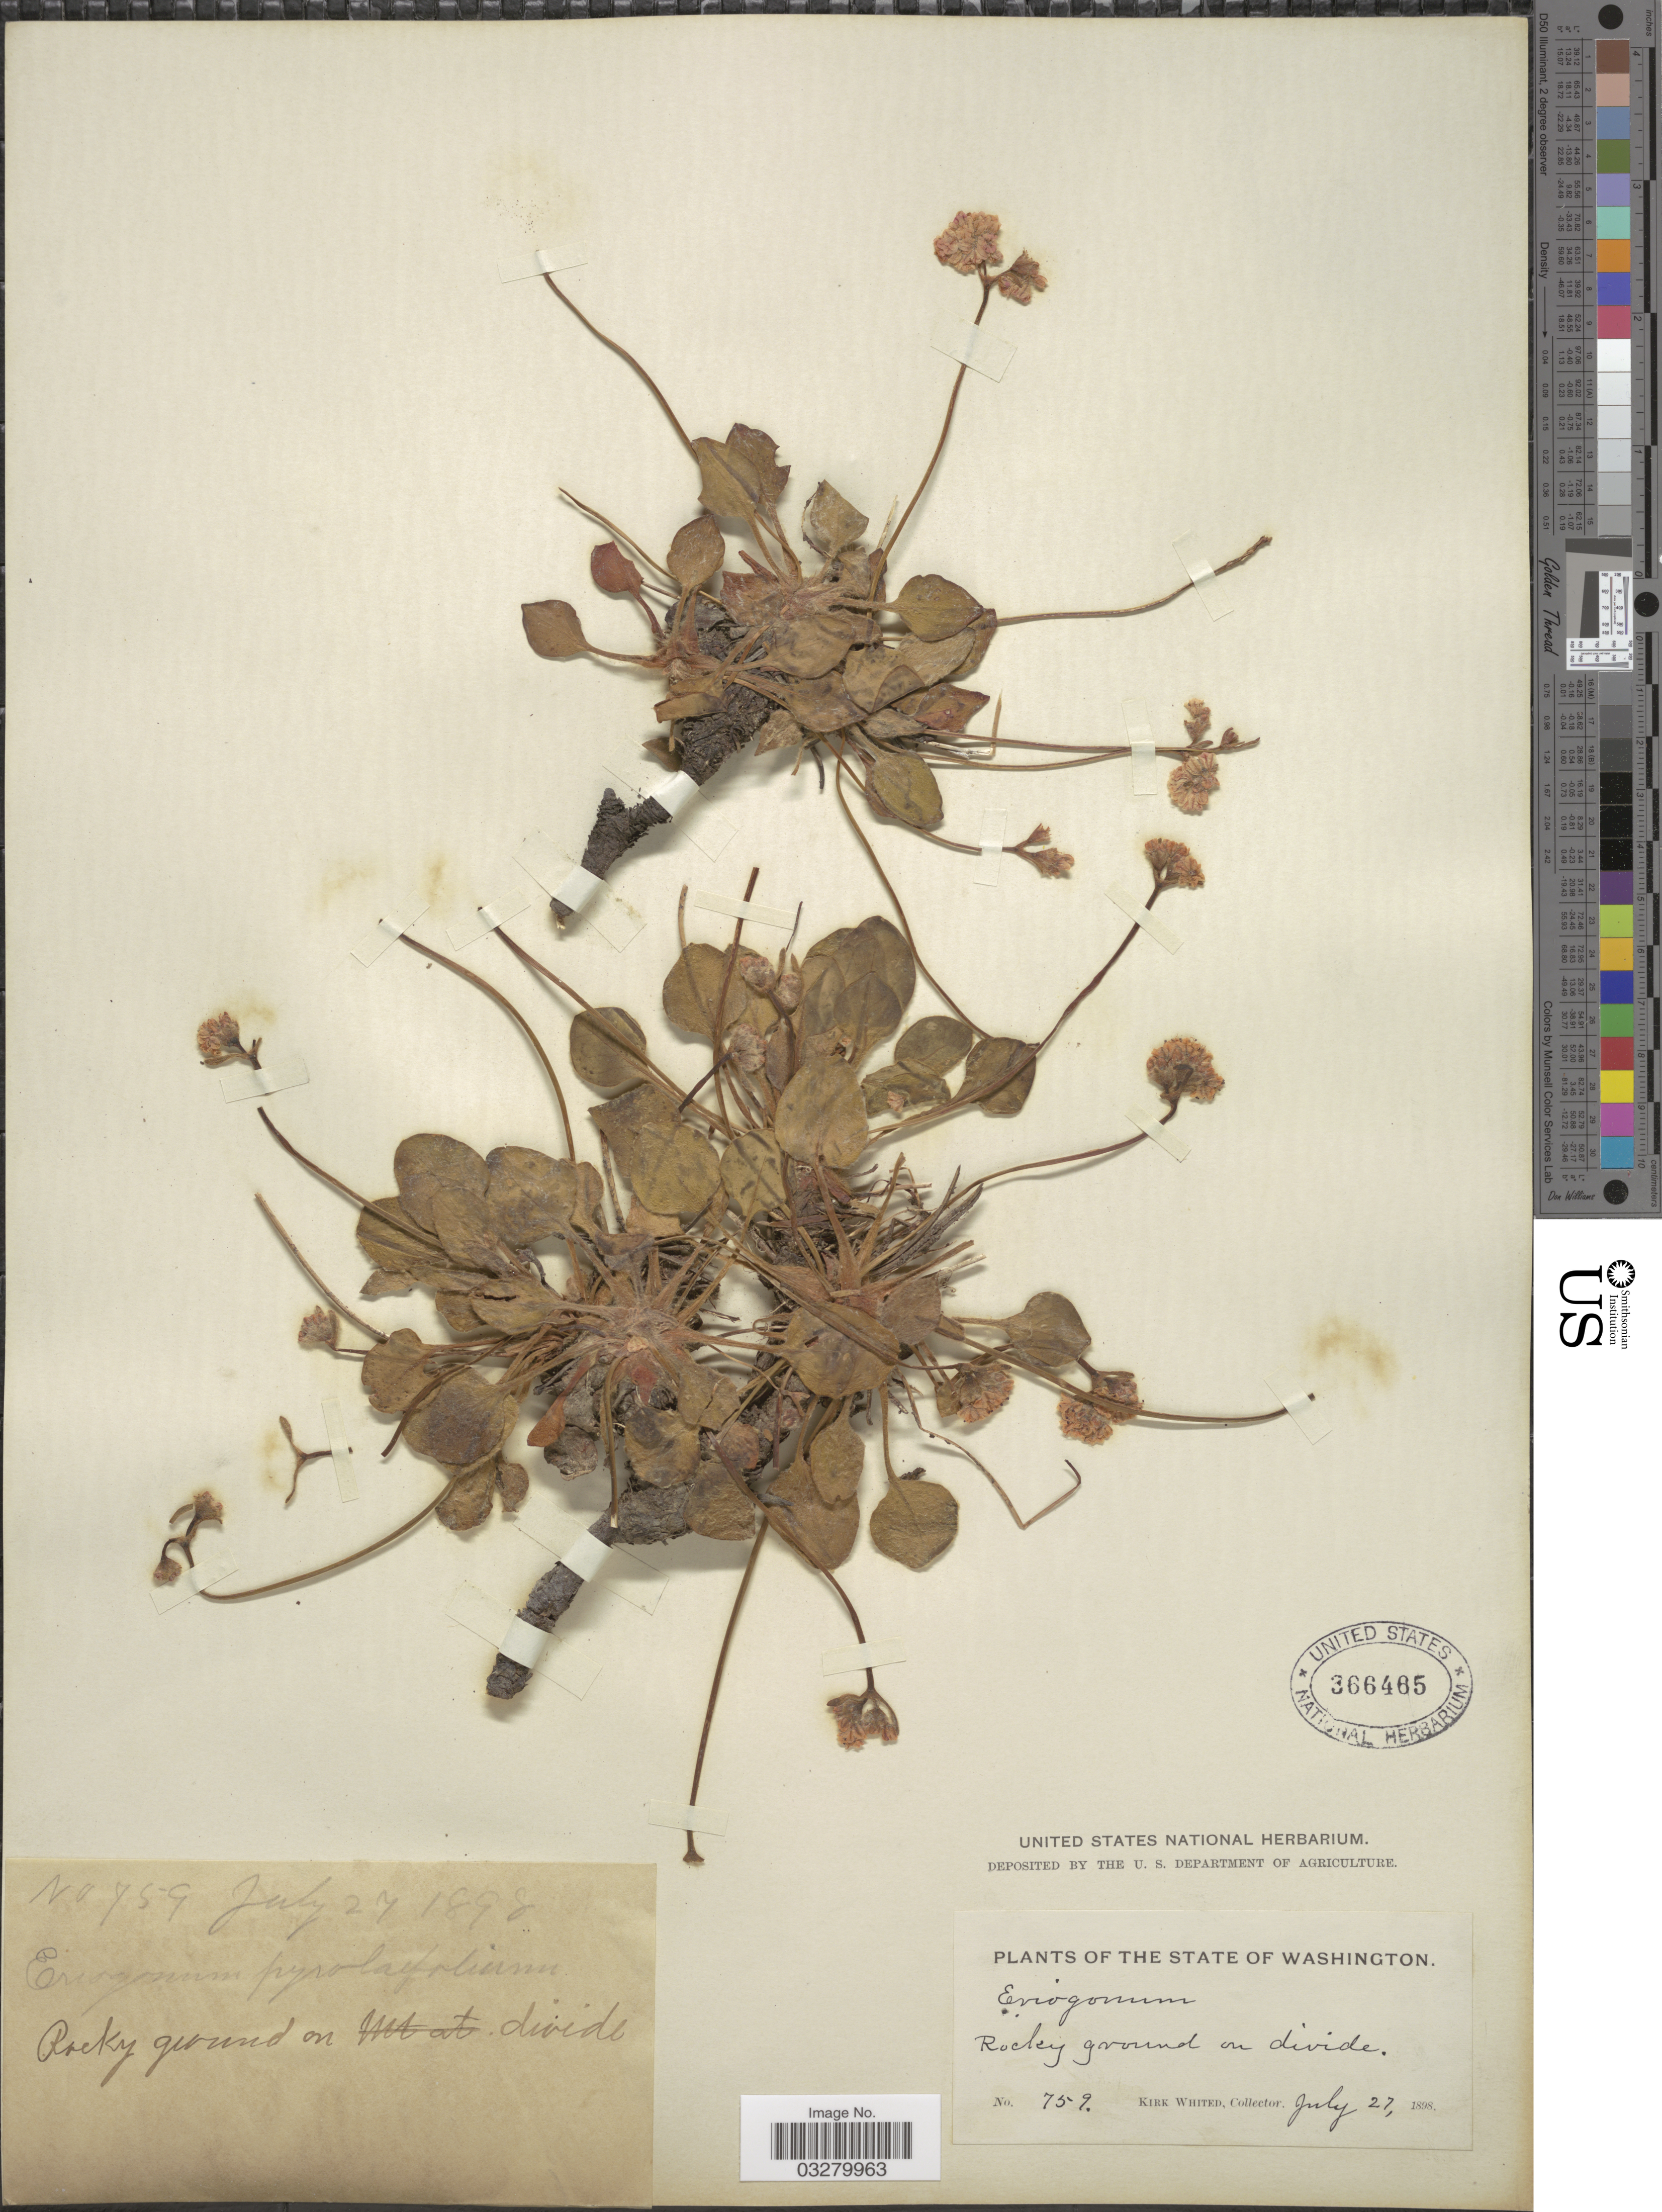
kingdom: Plantae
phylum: Tracheophyta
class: Magnoliopsida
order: Caryophyllales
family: Polygonaceae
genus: Eriogonum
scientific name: Eriogonum pyrolifolium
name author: Hook.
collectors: K. Whited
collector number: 759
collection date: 1898-07-27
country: United States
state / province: Washington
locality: Rocky ground on divide.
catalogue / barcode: US 366465